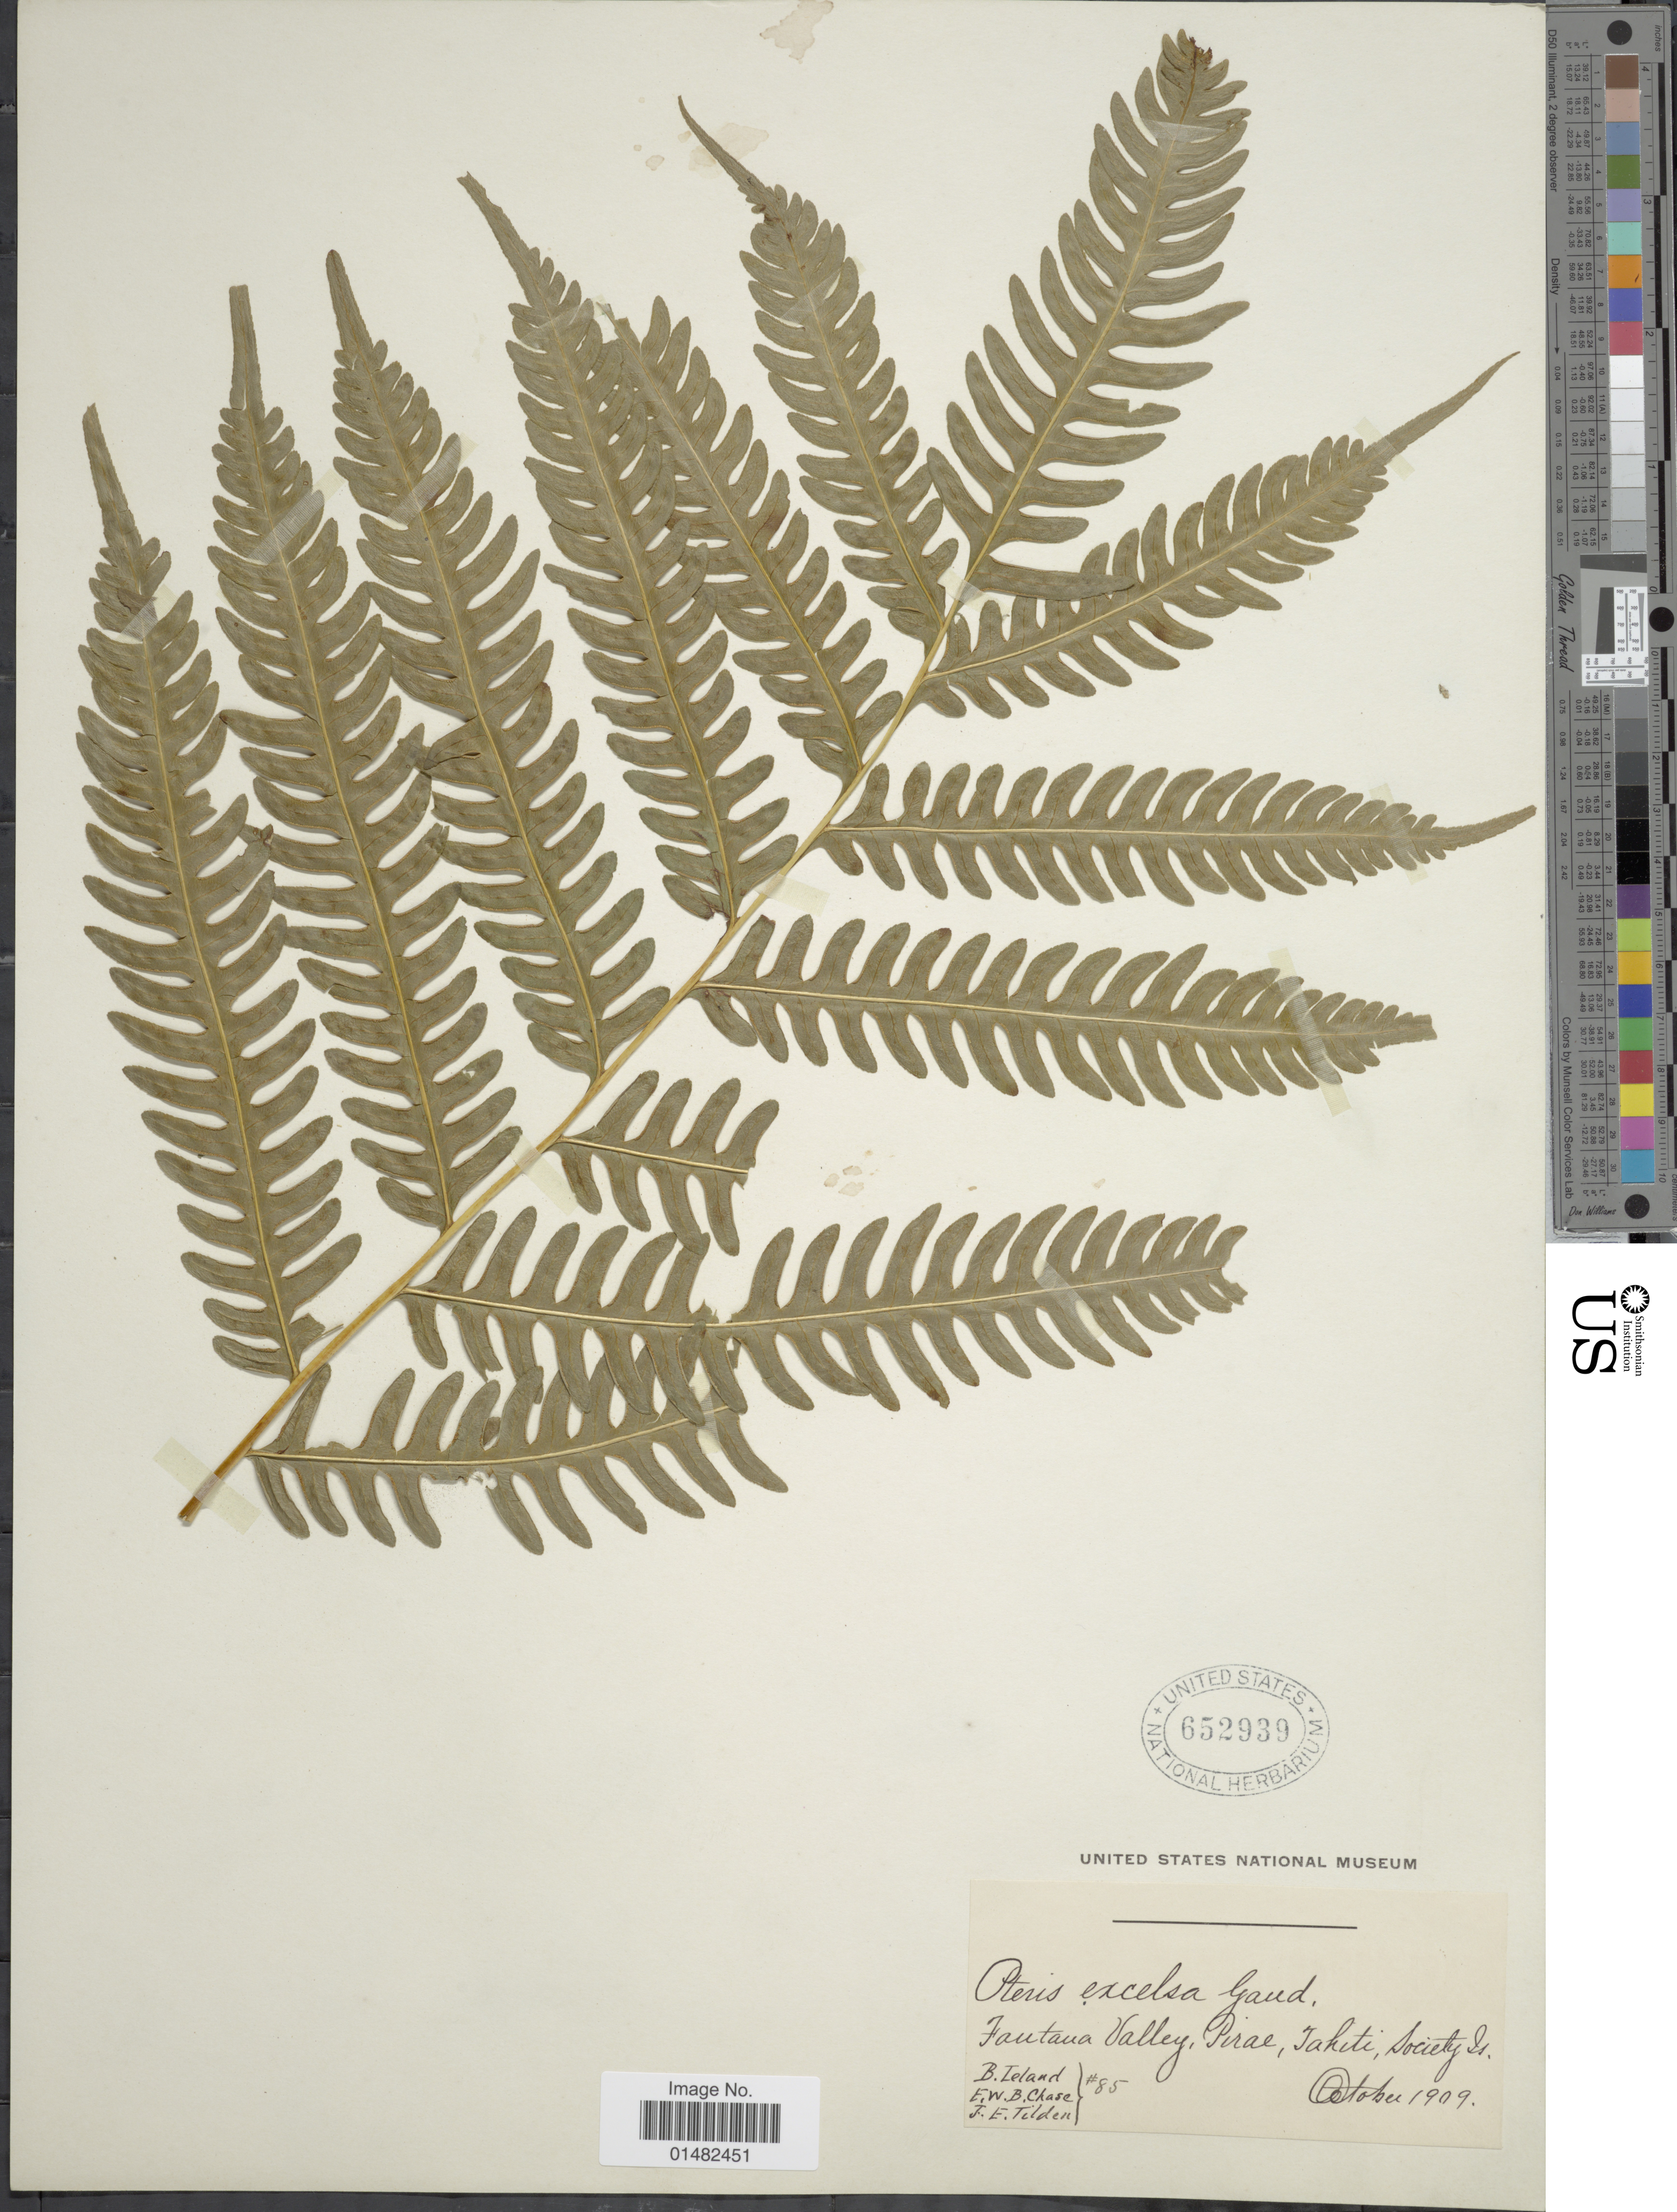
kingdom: Plantae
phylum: Tracheophyta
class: Polypodiopsida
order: Polypodiales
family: Pteridaceae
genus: Pteris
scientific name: Pteris tripartita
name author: Sw.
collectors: B. Leland, E. W. Chase & J. E. Tilden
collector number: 85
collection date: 1909-10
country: French Polynesia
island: Tahiti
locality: Fautaua Valley, Pirae, Tahiti, Society Is.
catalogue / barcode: US 652939